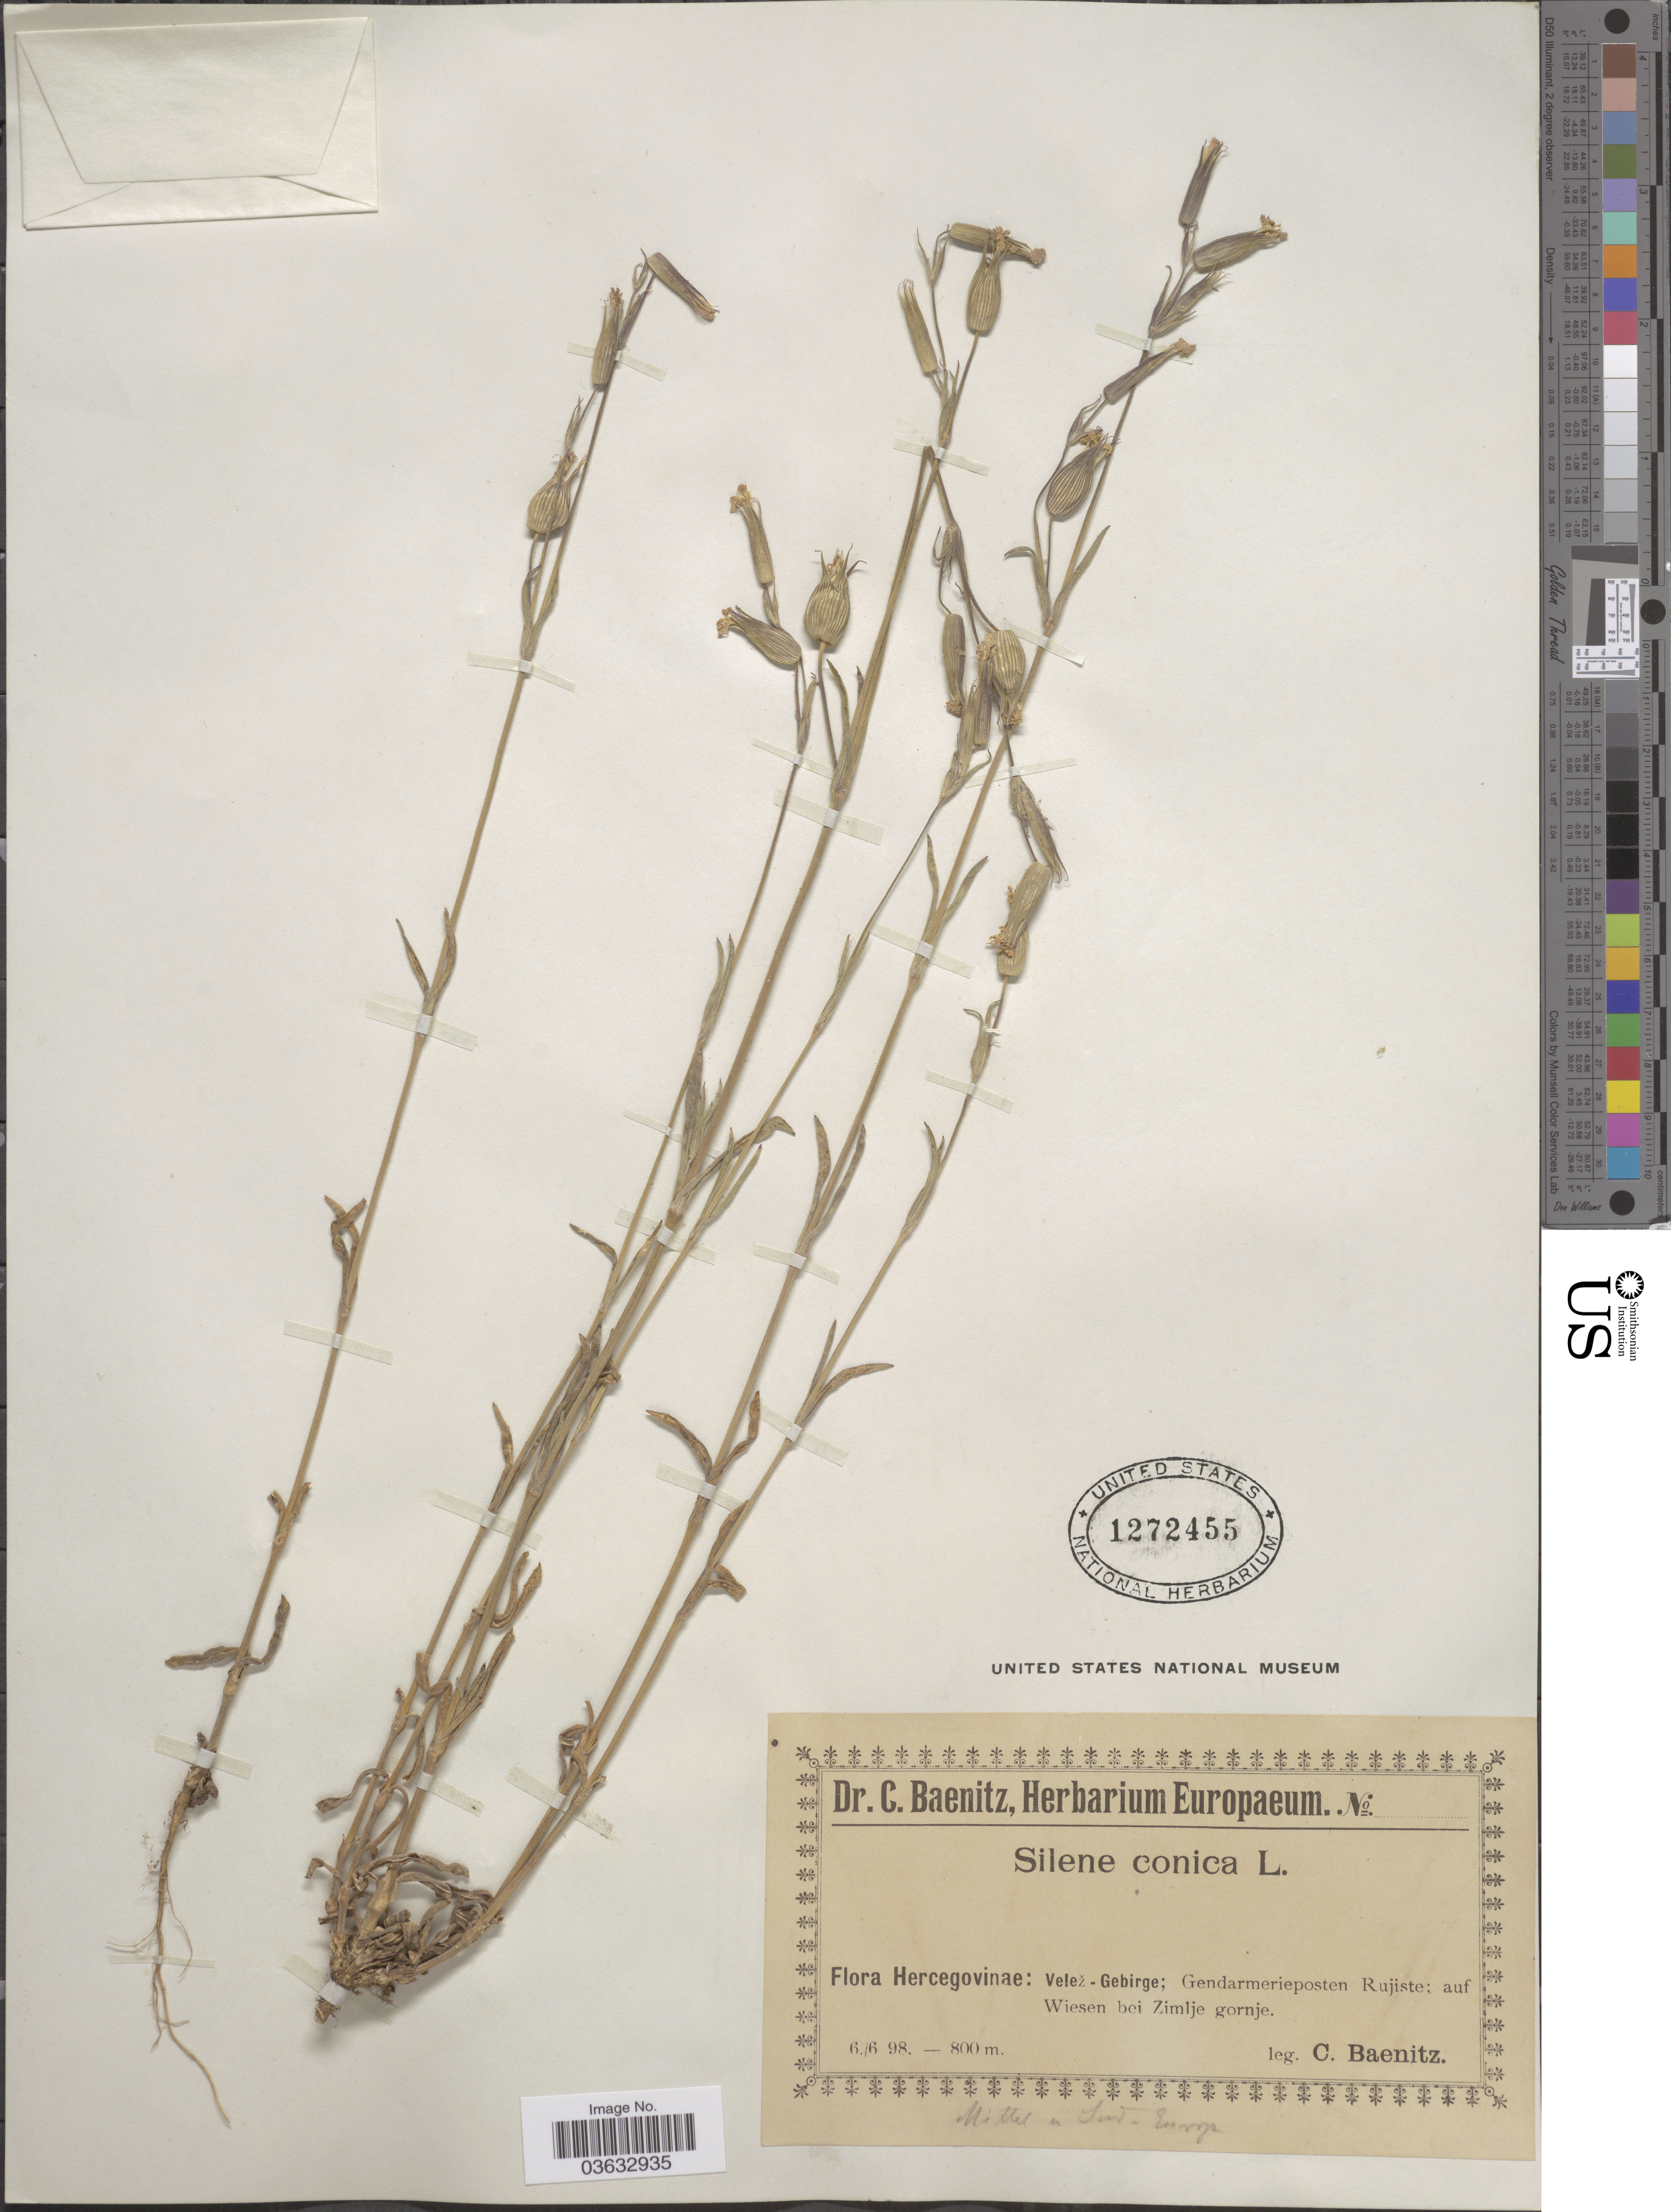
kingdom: Plantae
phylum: Tracheophyta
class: Magnoliopsida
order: Caryophyllales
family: Caryophyllaceae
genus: Silene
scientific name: Silene conica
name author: L.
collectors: C. G. Baenitz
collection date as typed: Transcribed d/m/y: 6/6/98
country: Bosnia and Herzegovina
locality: Hercegovinæ: Velez-Gebirge; Gendarmerieposten Rujiste; auf Wiesen bei Zimlje gornje.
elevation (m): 800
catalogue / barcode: US 1272455